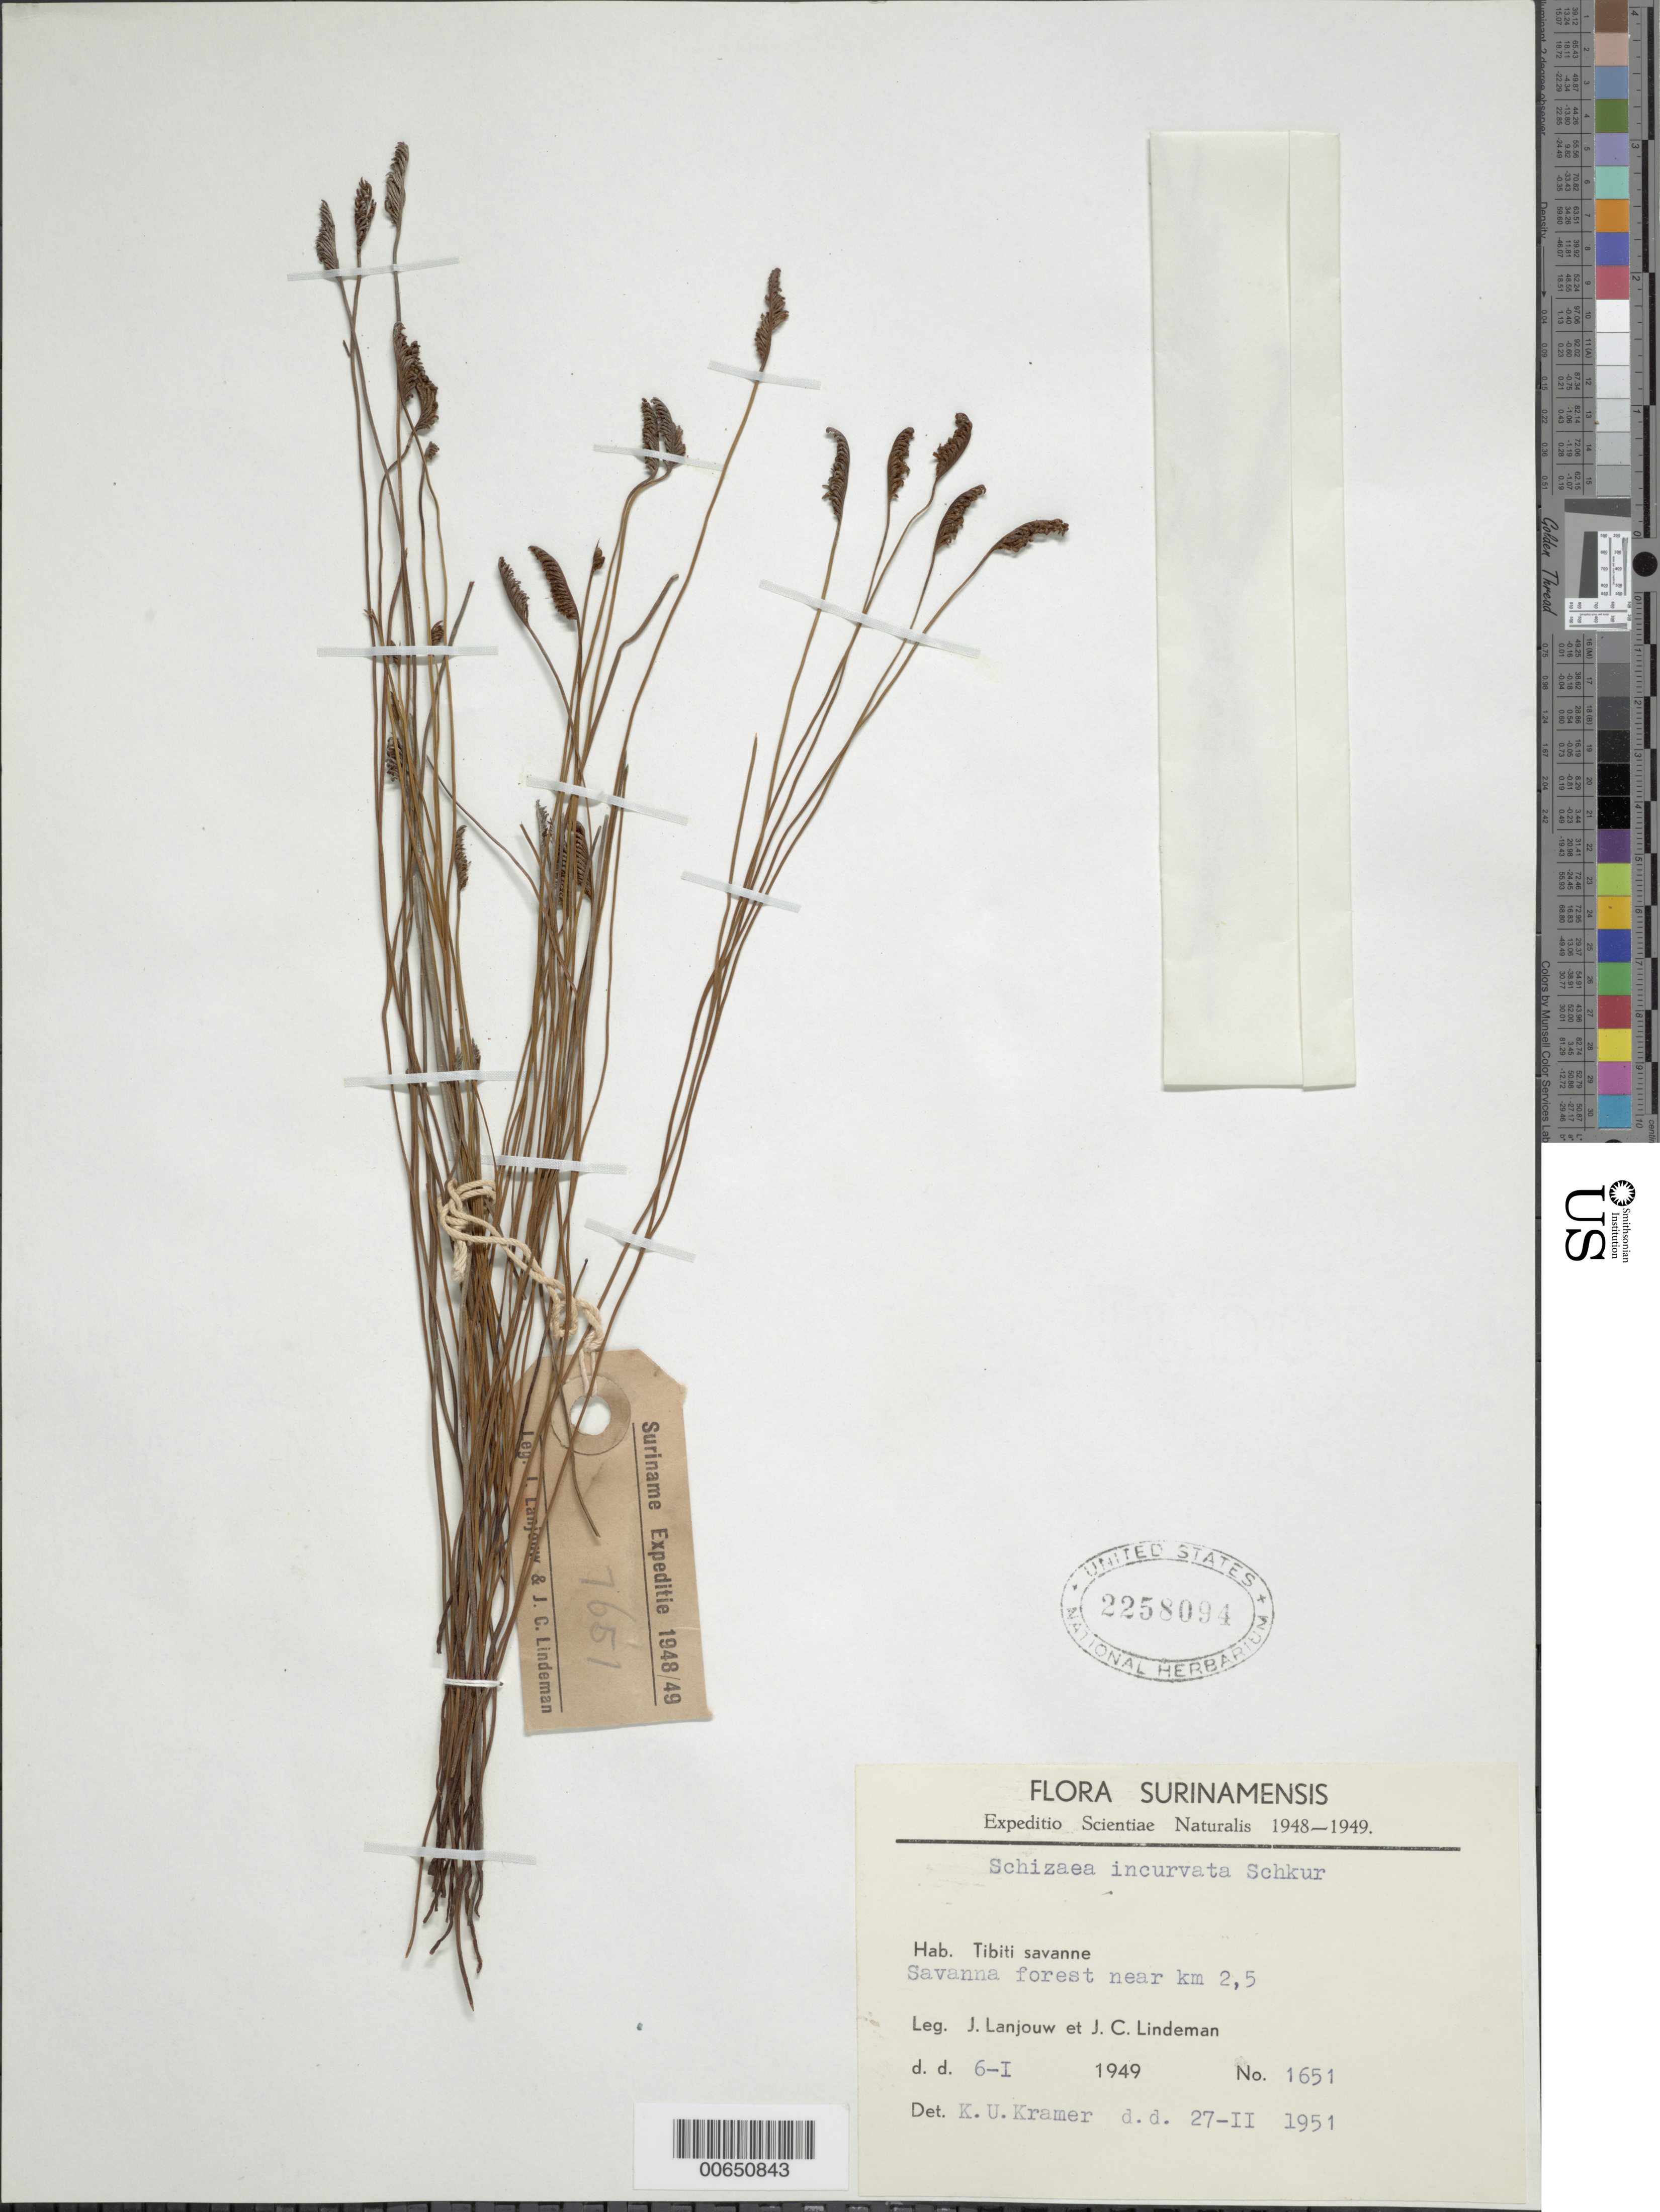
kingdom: Plantae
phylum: Tracheophyta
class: Polypodiopsida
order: Schizaeales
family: Schizaeaceae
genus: Schizaea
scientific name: Schizaea incurvata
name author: Schkuhr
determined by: Kramer, K. U.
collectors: J. Lanjouw & J. C. Lindeman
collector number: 1651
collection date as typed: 6-Jan-49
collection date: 1949-01-06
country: Suriname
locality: Tibiti savanna, near km 2.5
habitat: Savanna forest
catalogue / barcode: US 2258094